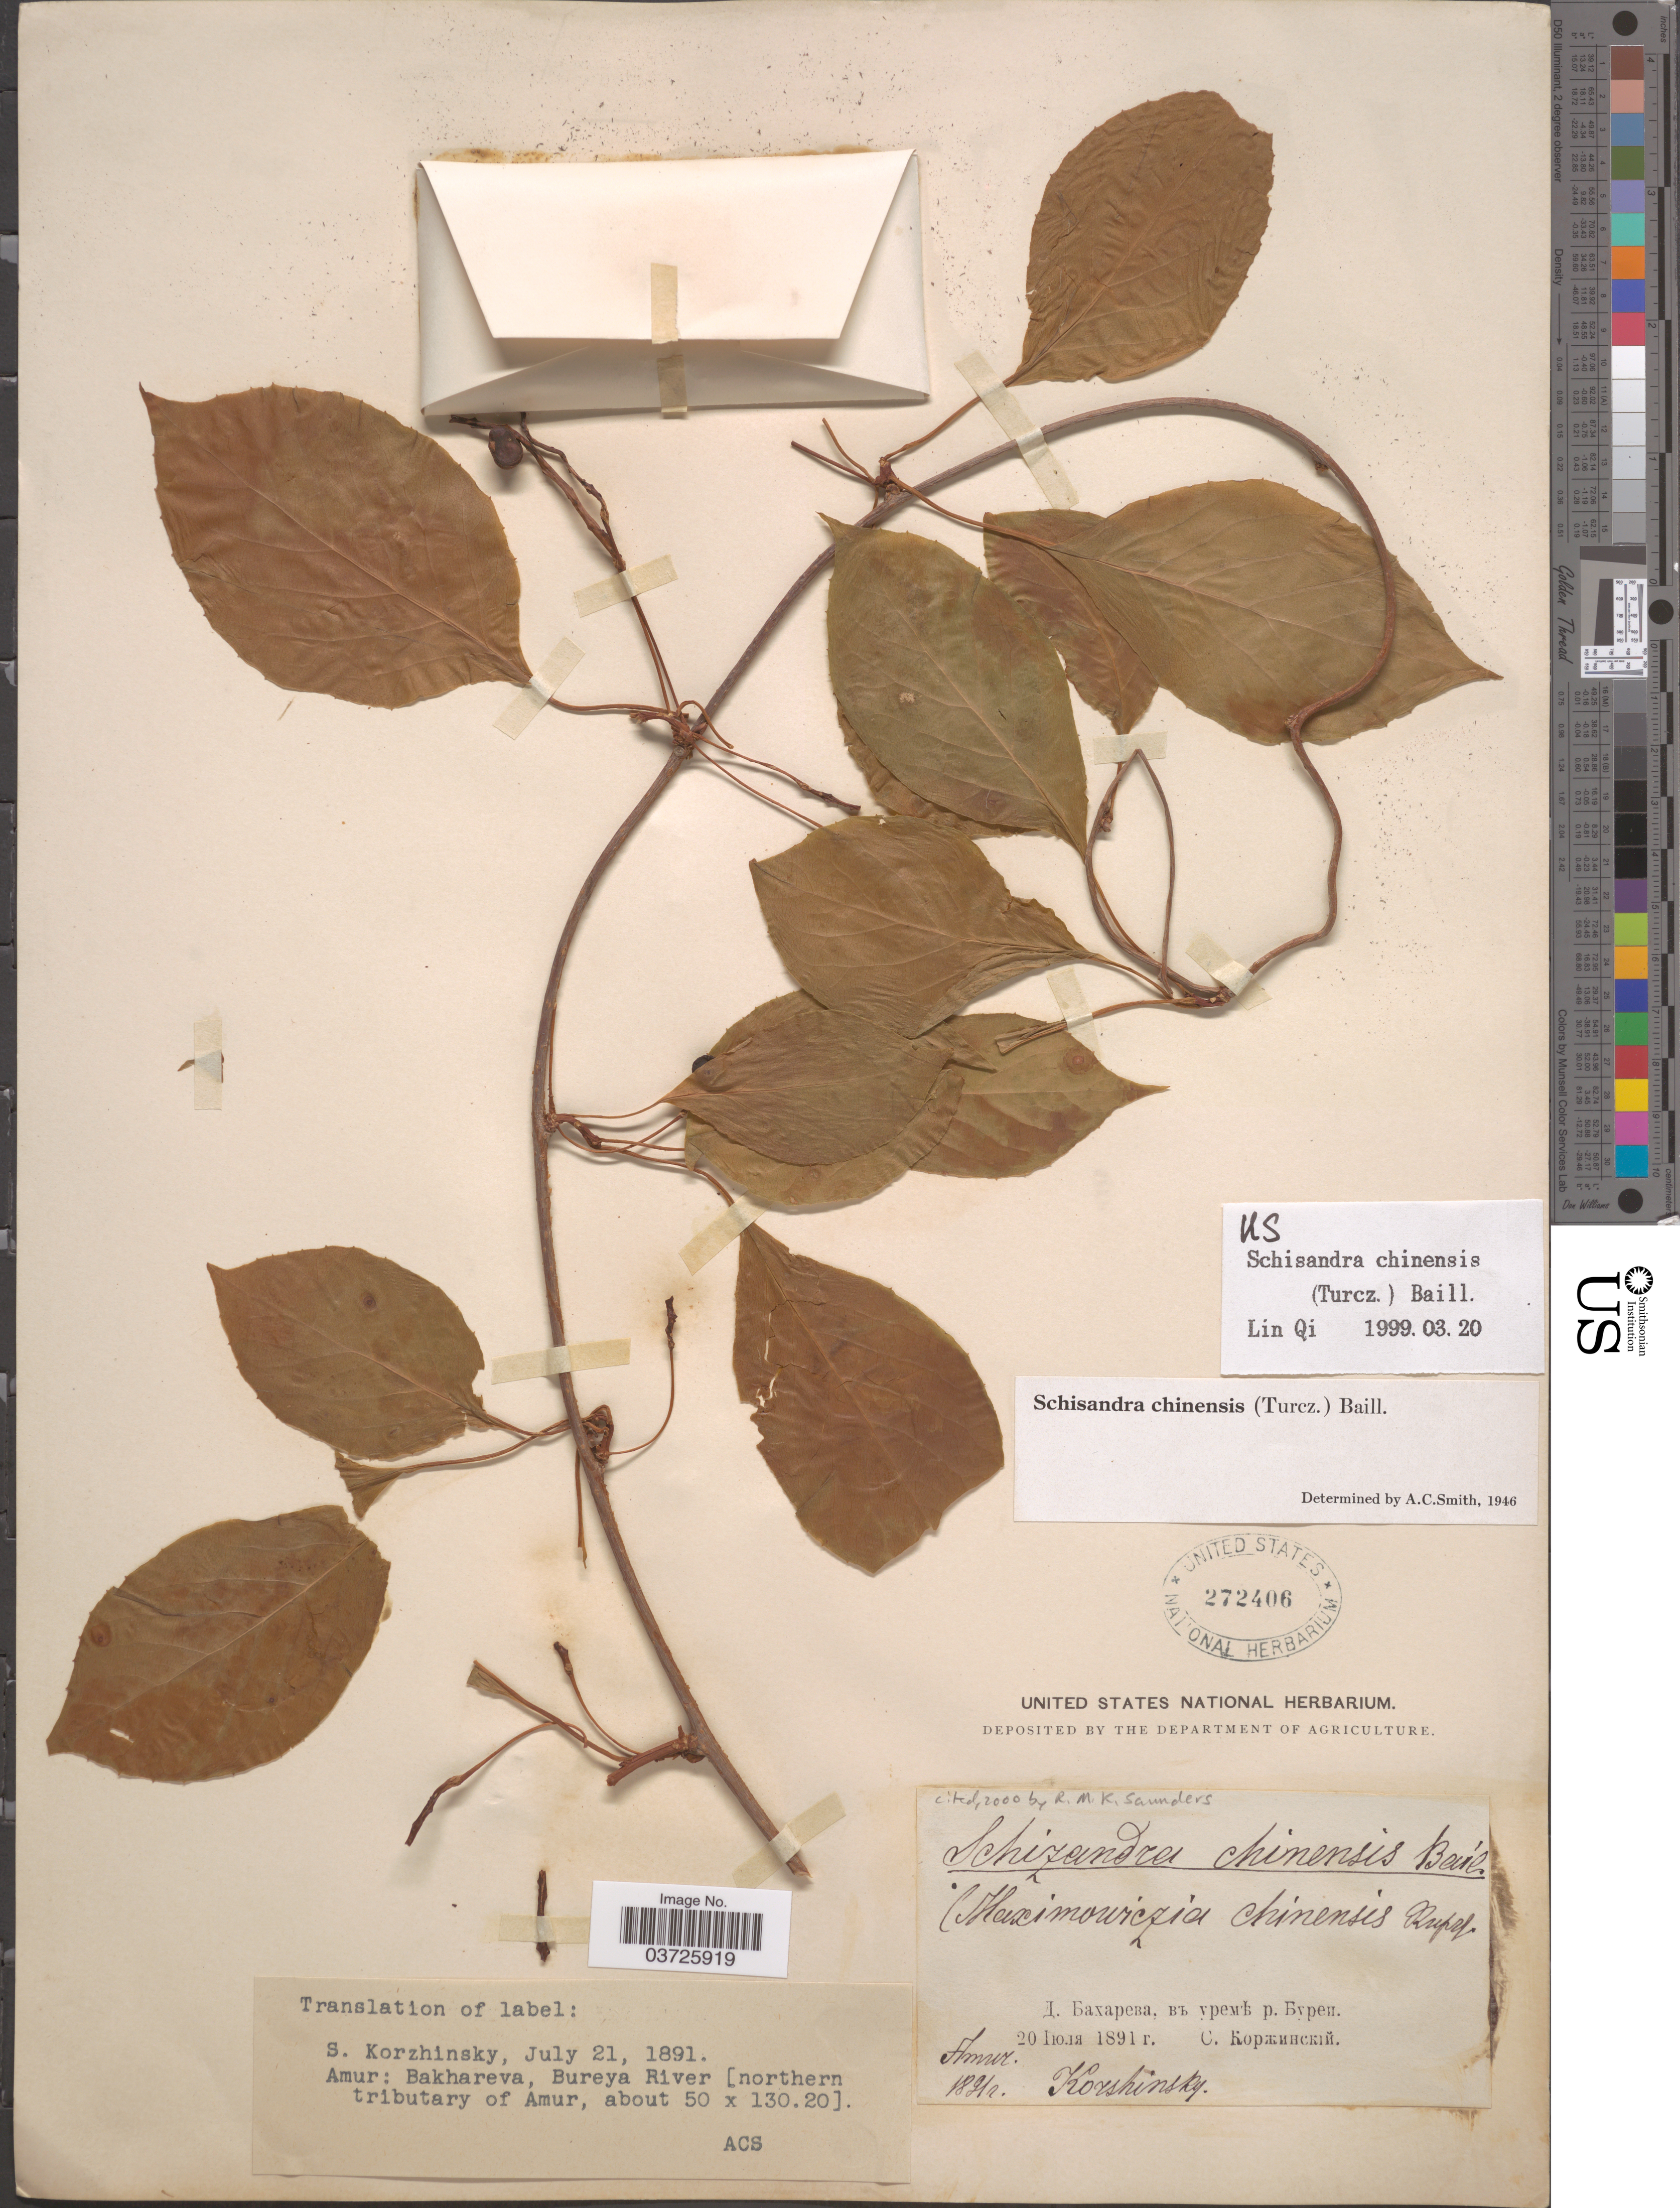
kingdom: Plantae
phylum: Tracheophyta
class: Magnoliopsida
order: Austrobaileyales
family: Schisandraceae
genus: Schisandra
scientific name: Schisandra chinensis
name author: (Turcz.) Baill.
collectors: S. Korzhinskiy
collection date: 1891-07-20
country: Russian Federation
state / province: Amur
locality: Bakhireva, Bureya River -northern tributary of Amur.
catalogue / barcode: US 272406